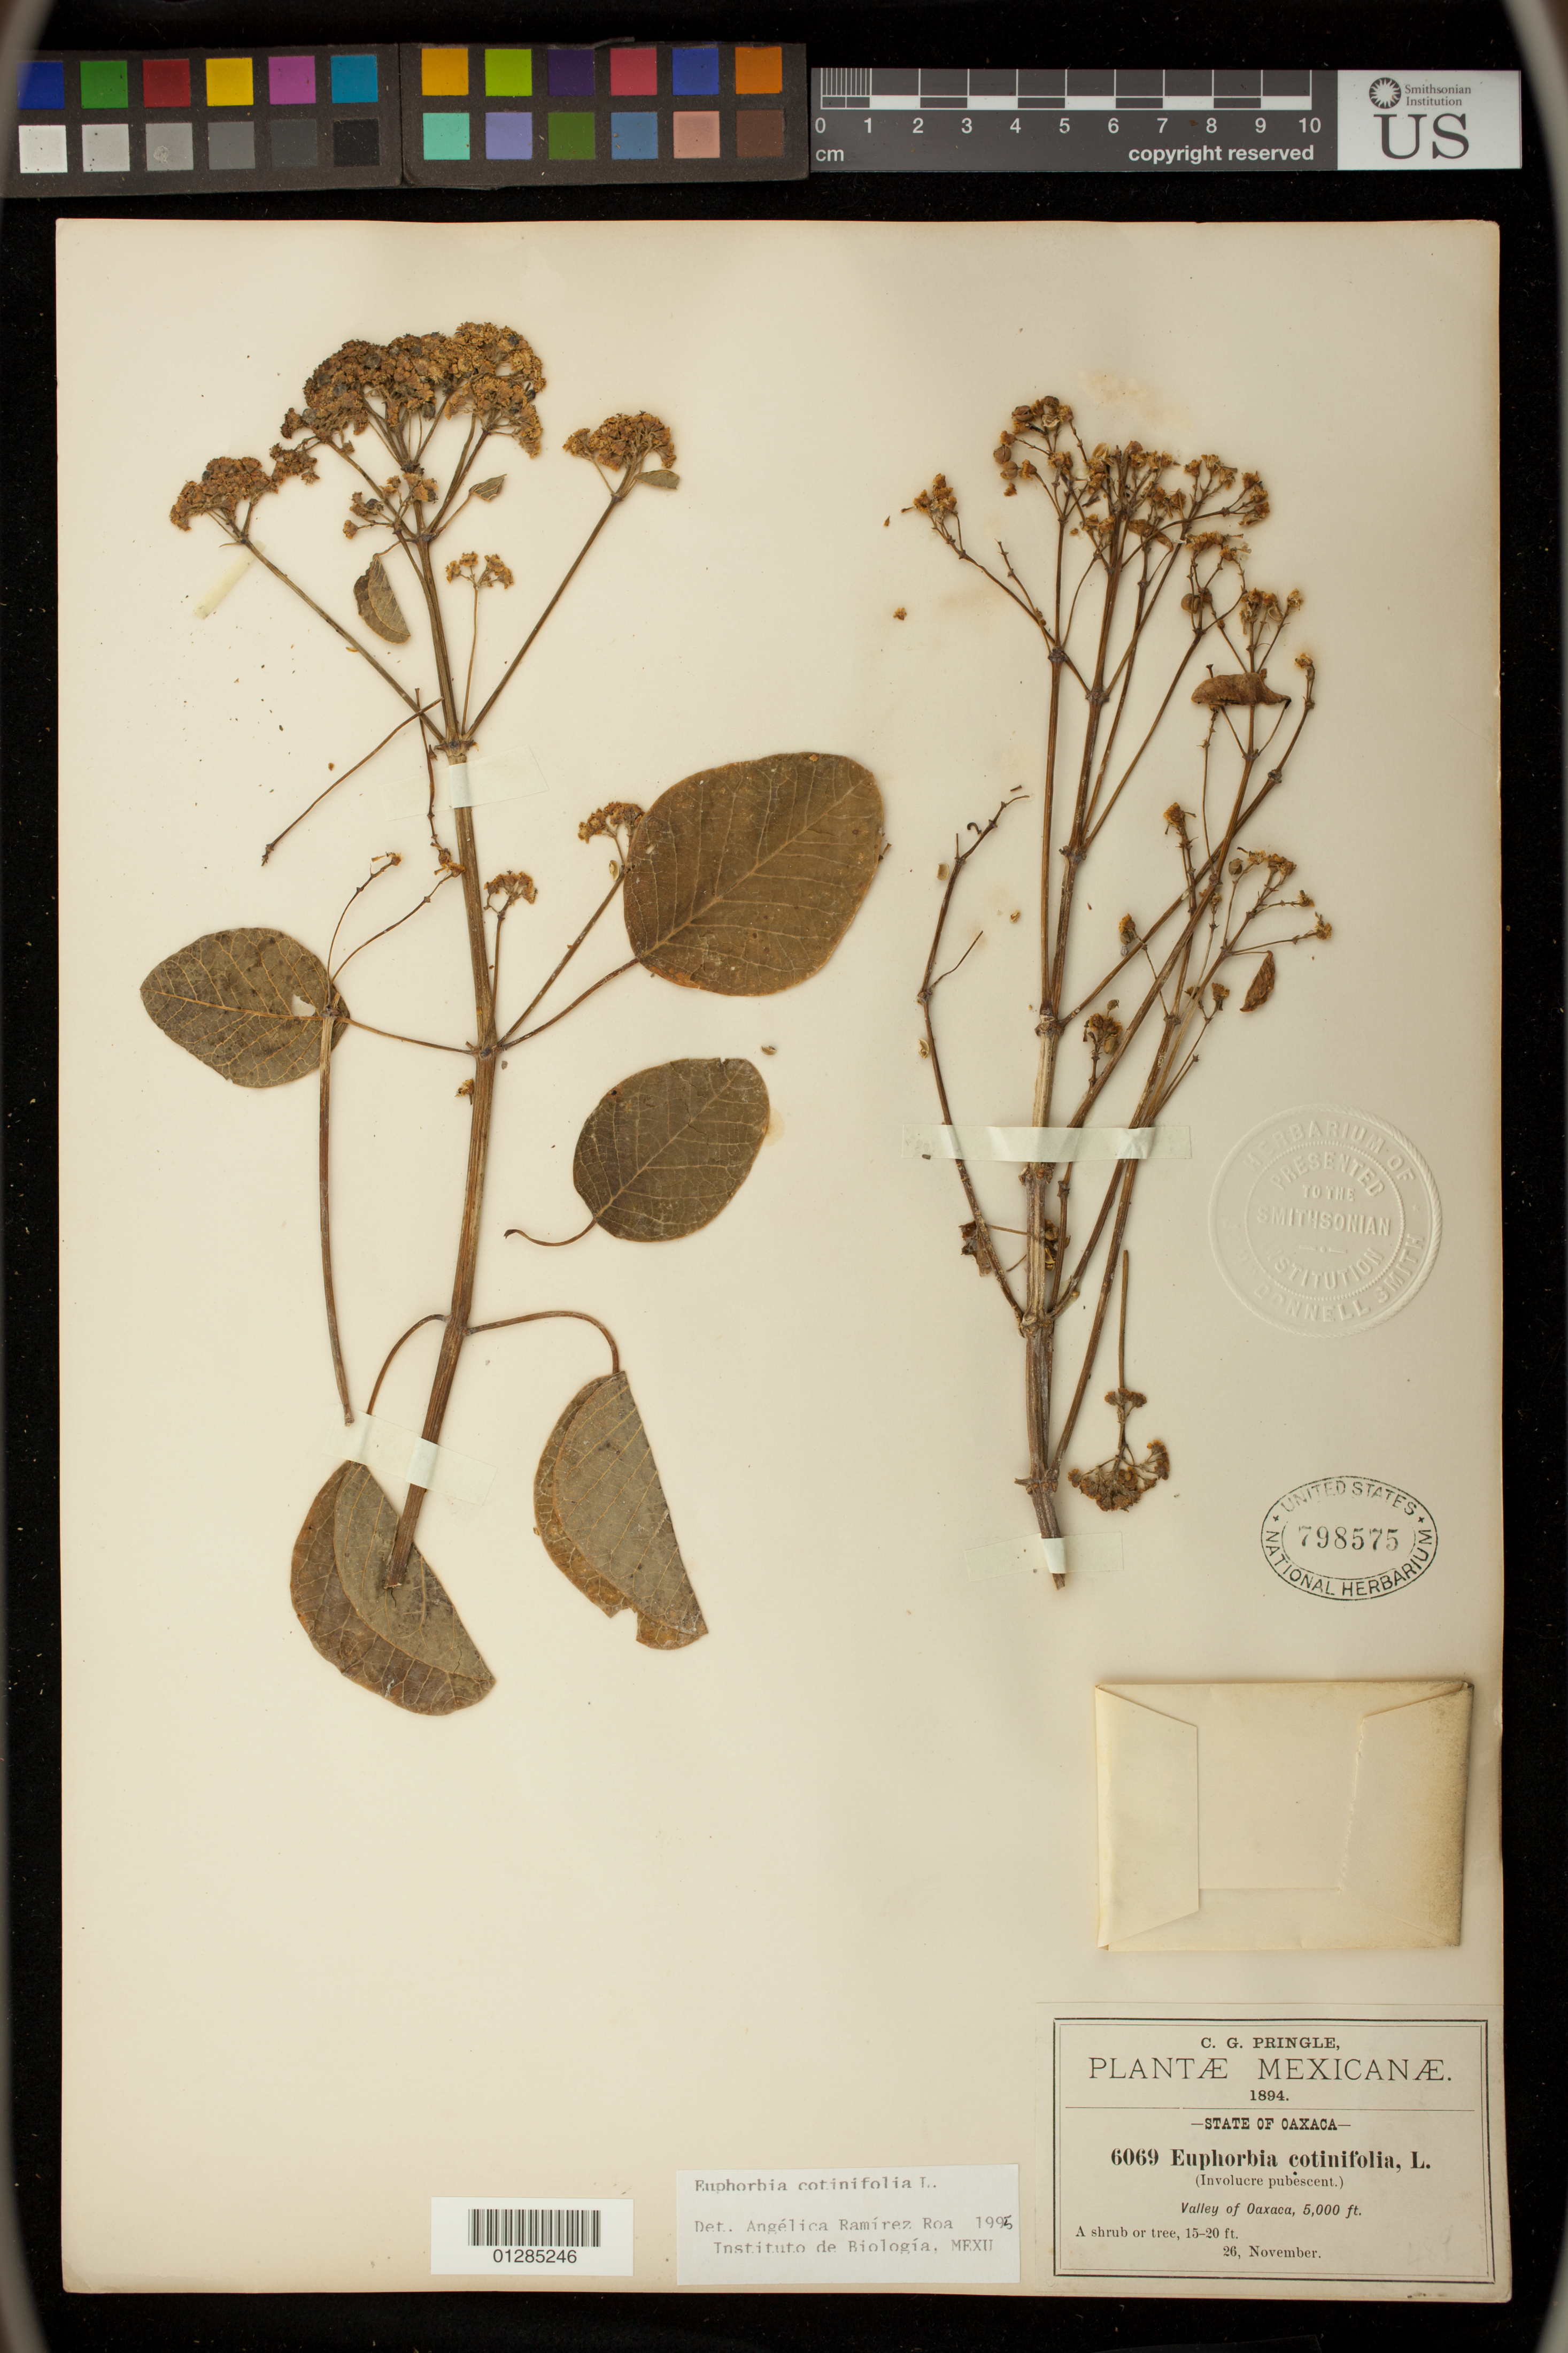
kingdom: Plantae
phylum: Tracheophyta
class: Magnoliopsida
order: Malpighiales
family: Euphorbiaceae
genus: Euphorbia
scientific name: Euphorbia cotinifolia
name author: L.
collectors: C. G. Pringle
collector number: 6069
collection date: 1894-11-26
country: Mexico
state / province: Oaxaca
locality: Valley of Oaxaca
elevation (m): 1524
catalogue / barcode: US 798575